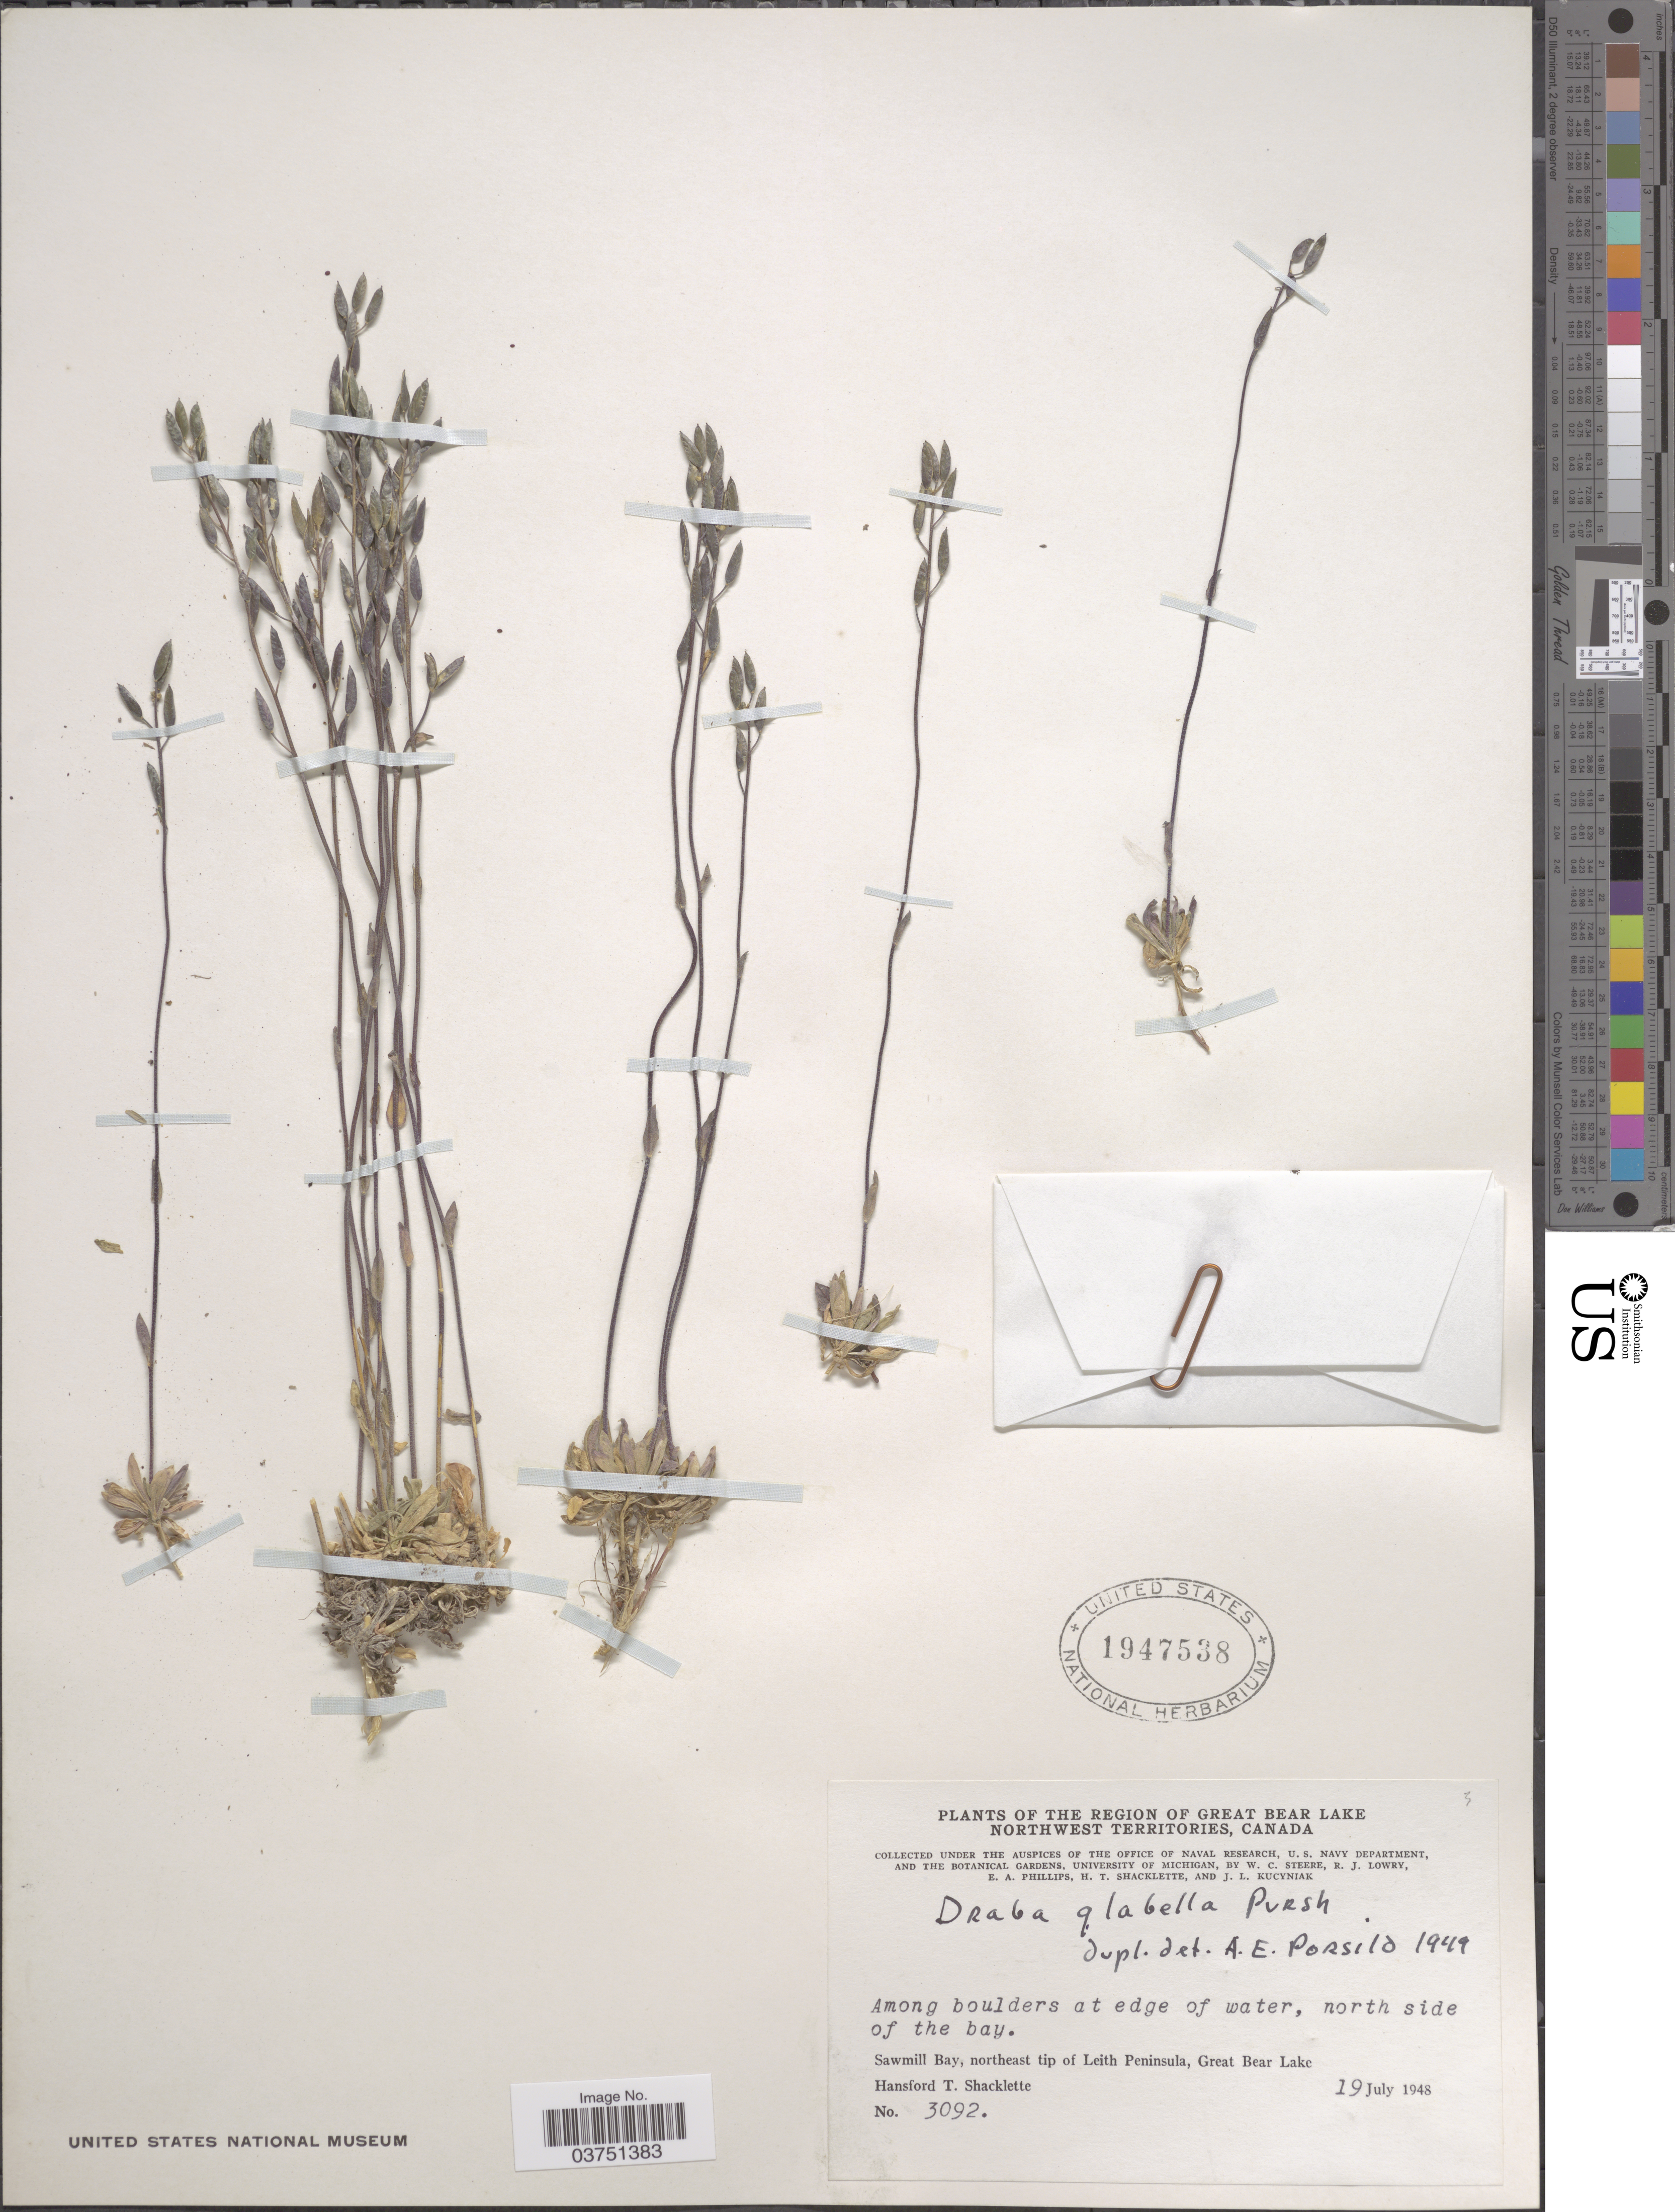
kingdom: Plantae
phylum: Tracheophyta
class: Magnoliopsida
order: Brassicales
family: Brassicaceae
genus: Draba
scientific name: Draba glabella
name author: Pursh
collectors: H. Shacklette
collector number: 3092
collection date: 1948-07-19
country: Canada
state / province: Northwest Territories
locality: The Region of Great Bear Lake; north side of the bay. Sawmill Bay, northeast tip of Leith Peninsula, Great Bear Lake.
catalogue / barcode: US 1947538